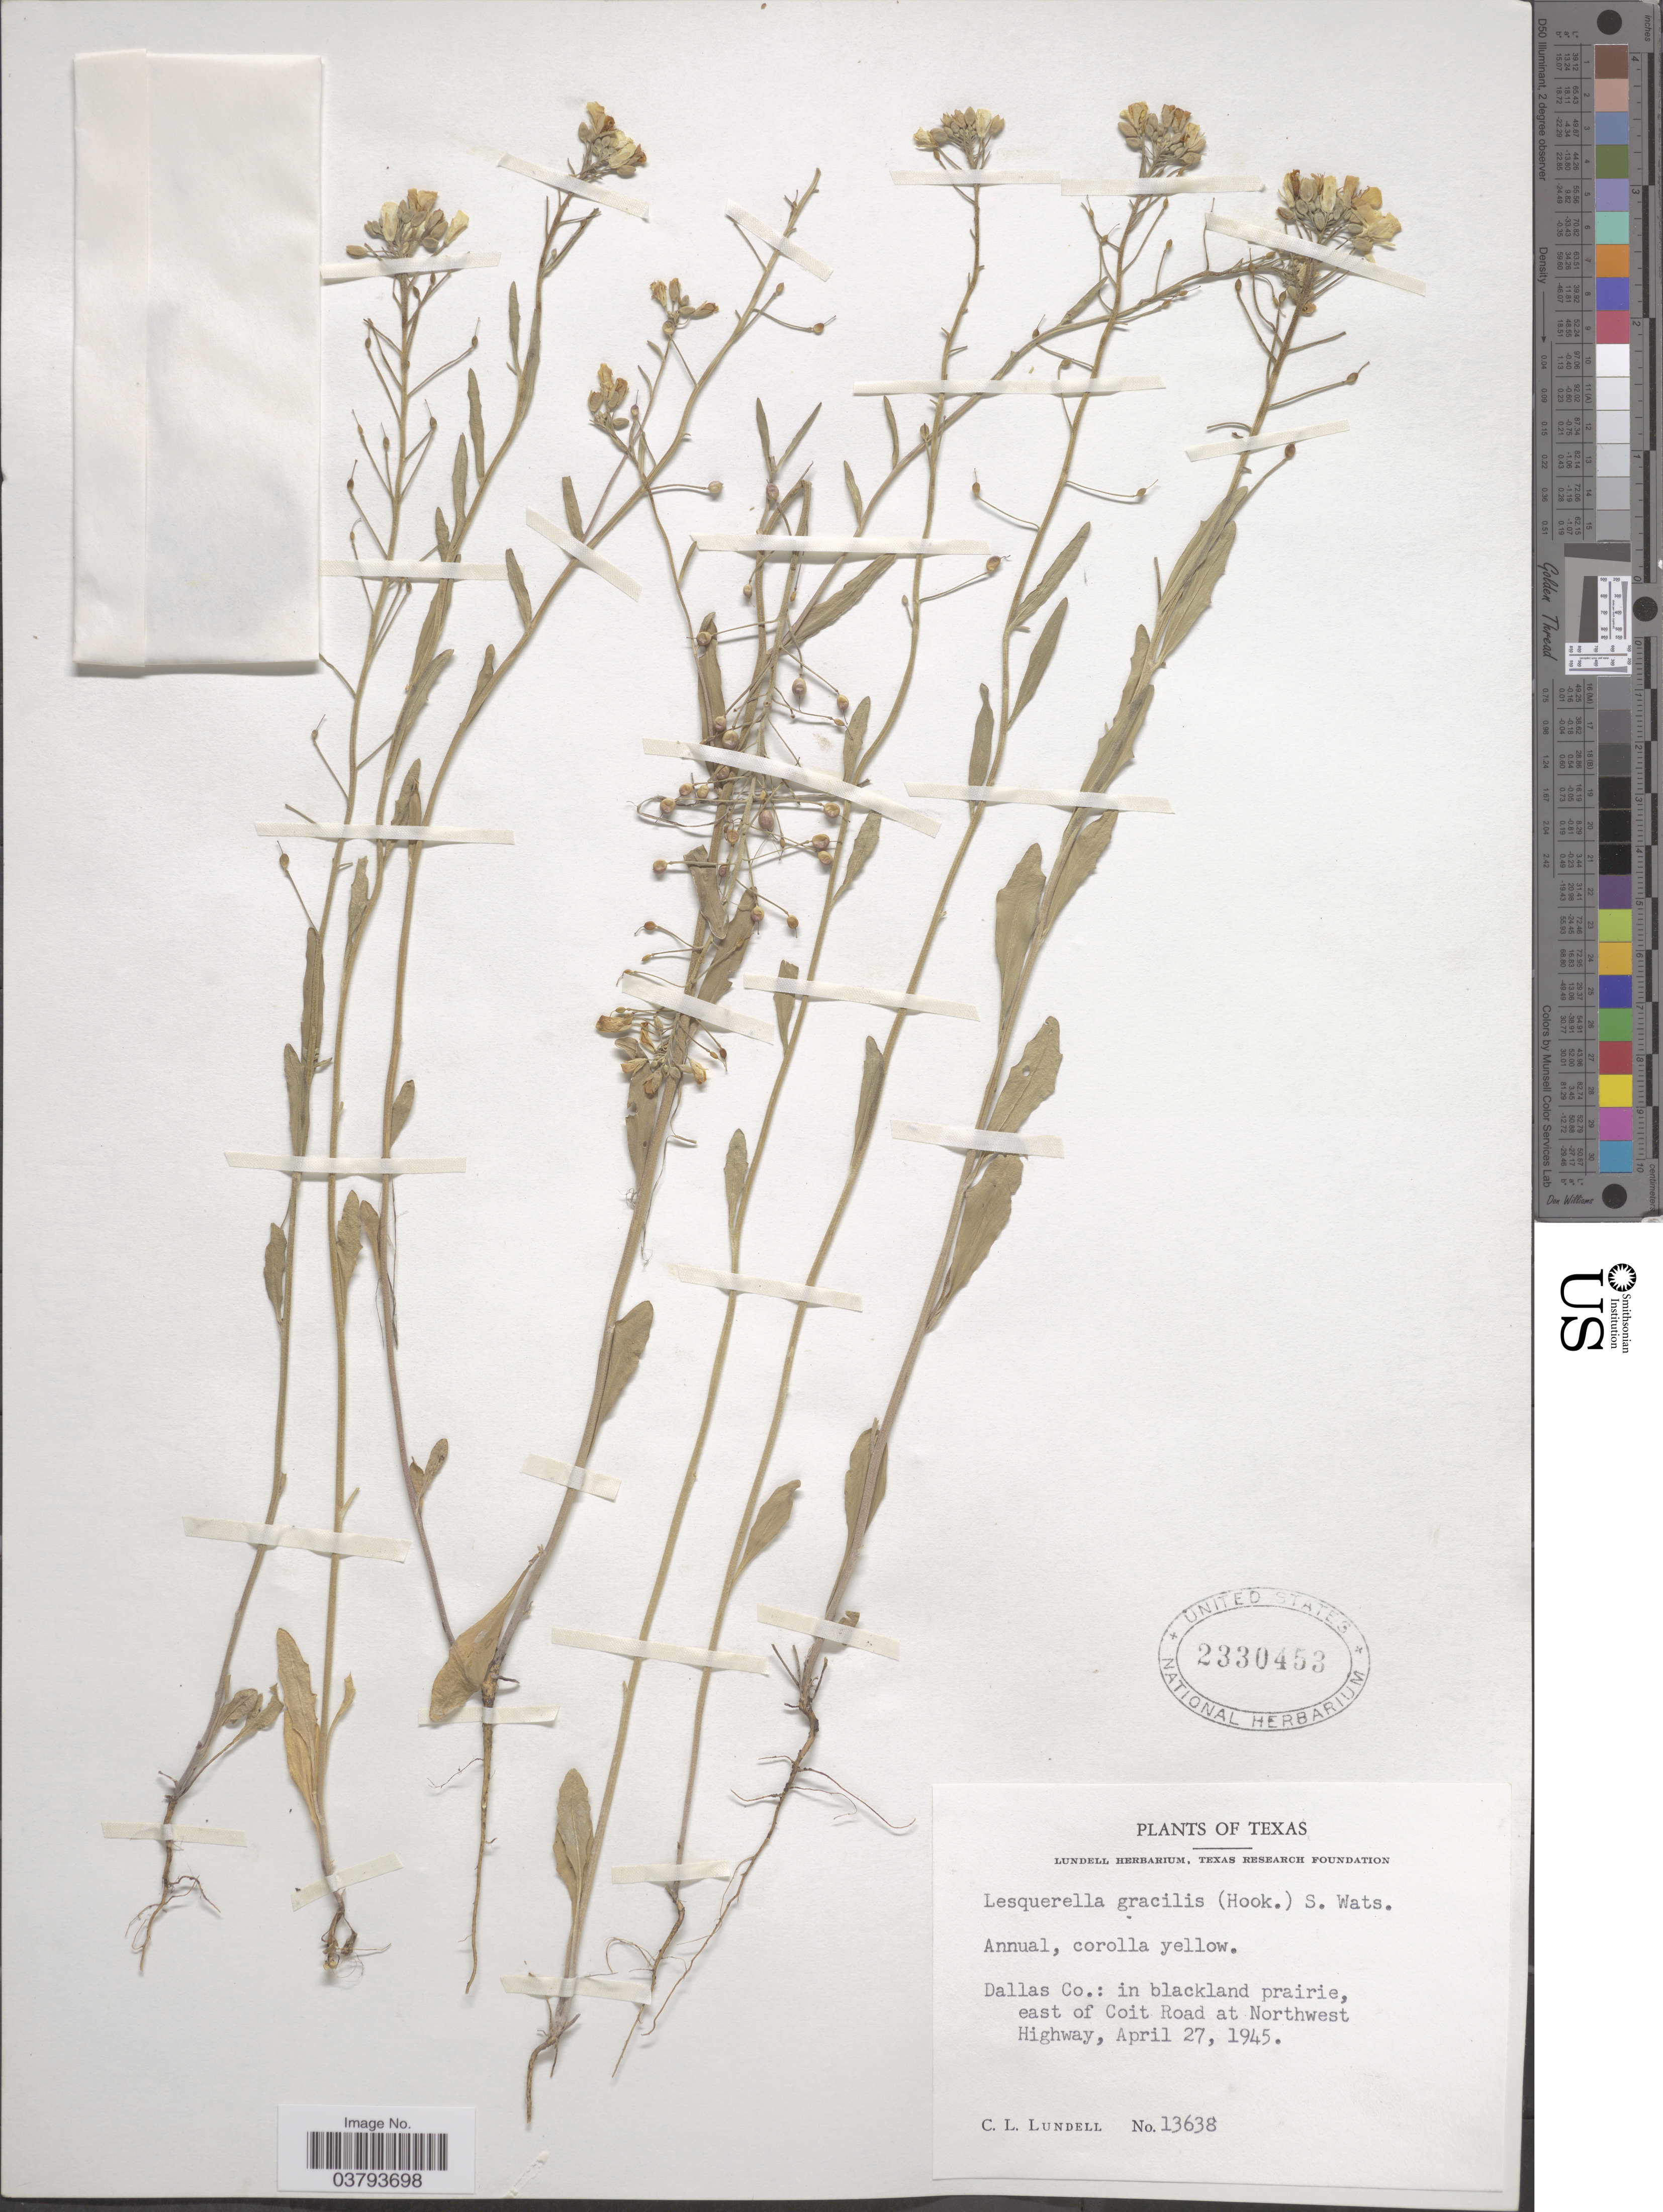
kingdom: Plantae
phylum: Tracheophyta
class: Magnoliopsida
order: Brassicales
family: Brassicaceae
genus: Lesquerella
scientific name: Lesquerella gracilis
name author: (Hook.) S. Watson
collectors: C. L. Lundell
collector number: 13638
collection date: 1945-04-27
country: United States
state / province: Texas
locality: Dallas Co.: in blackland prairie, east of Coit Road at Northwest Highway.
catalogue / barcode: US 2330453